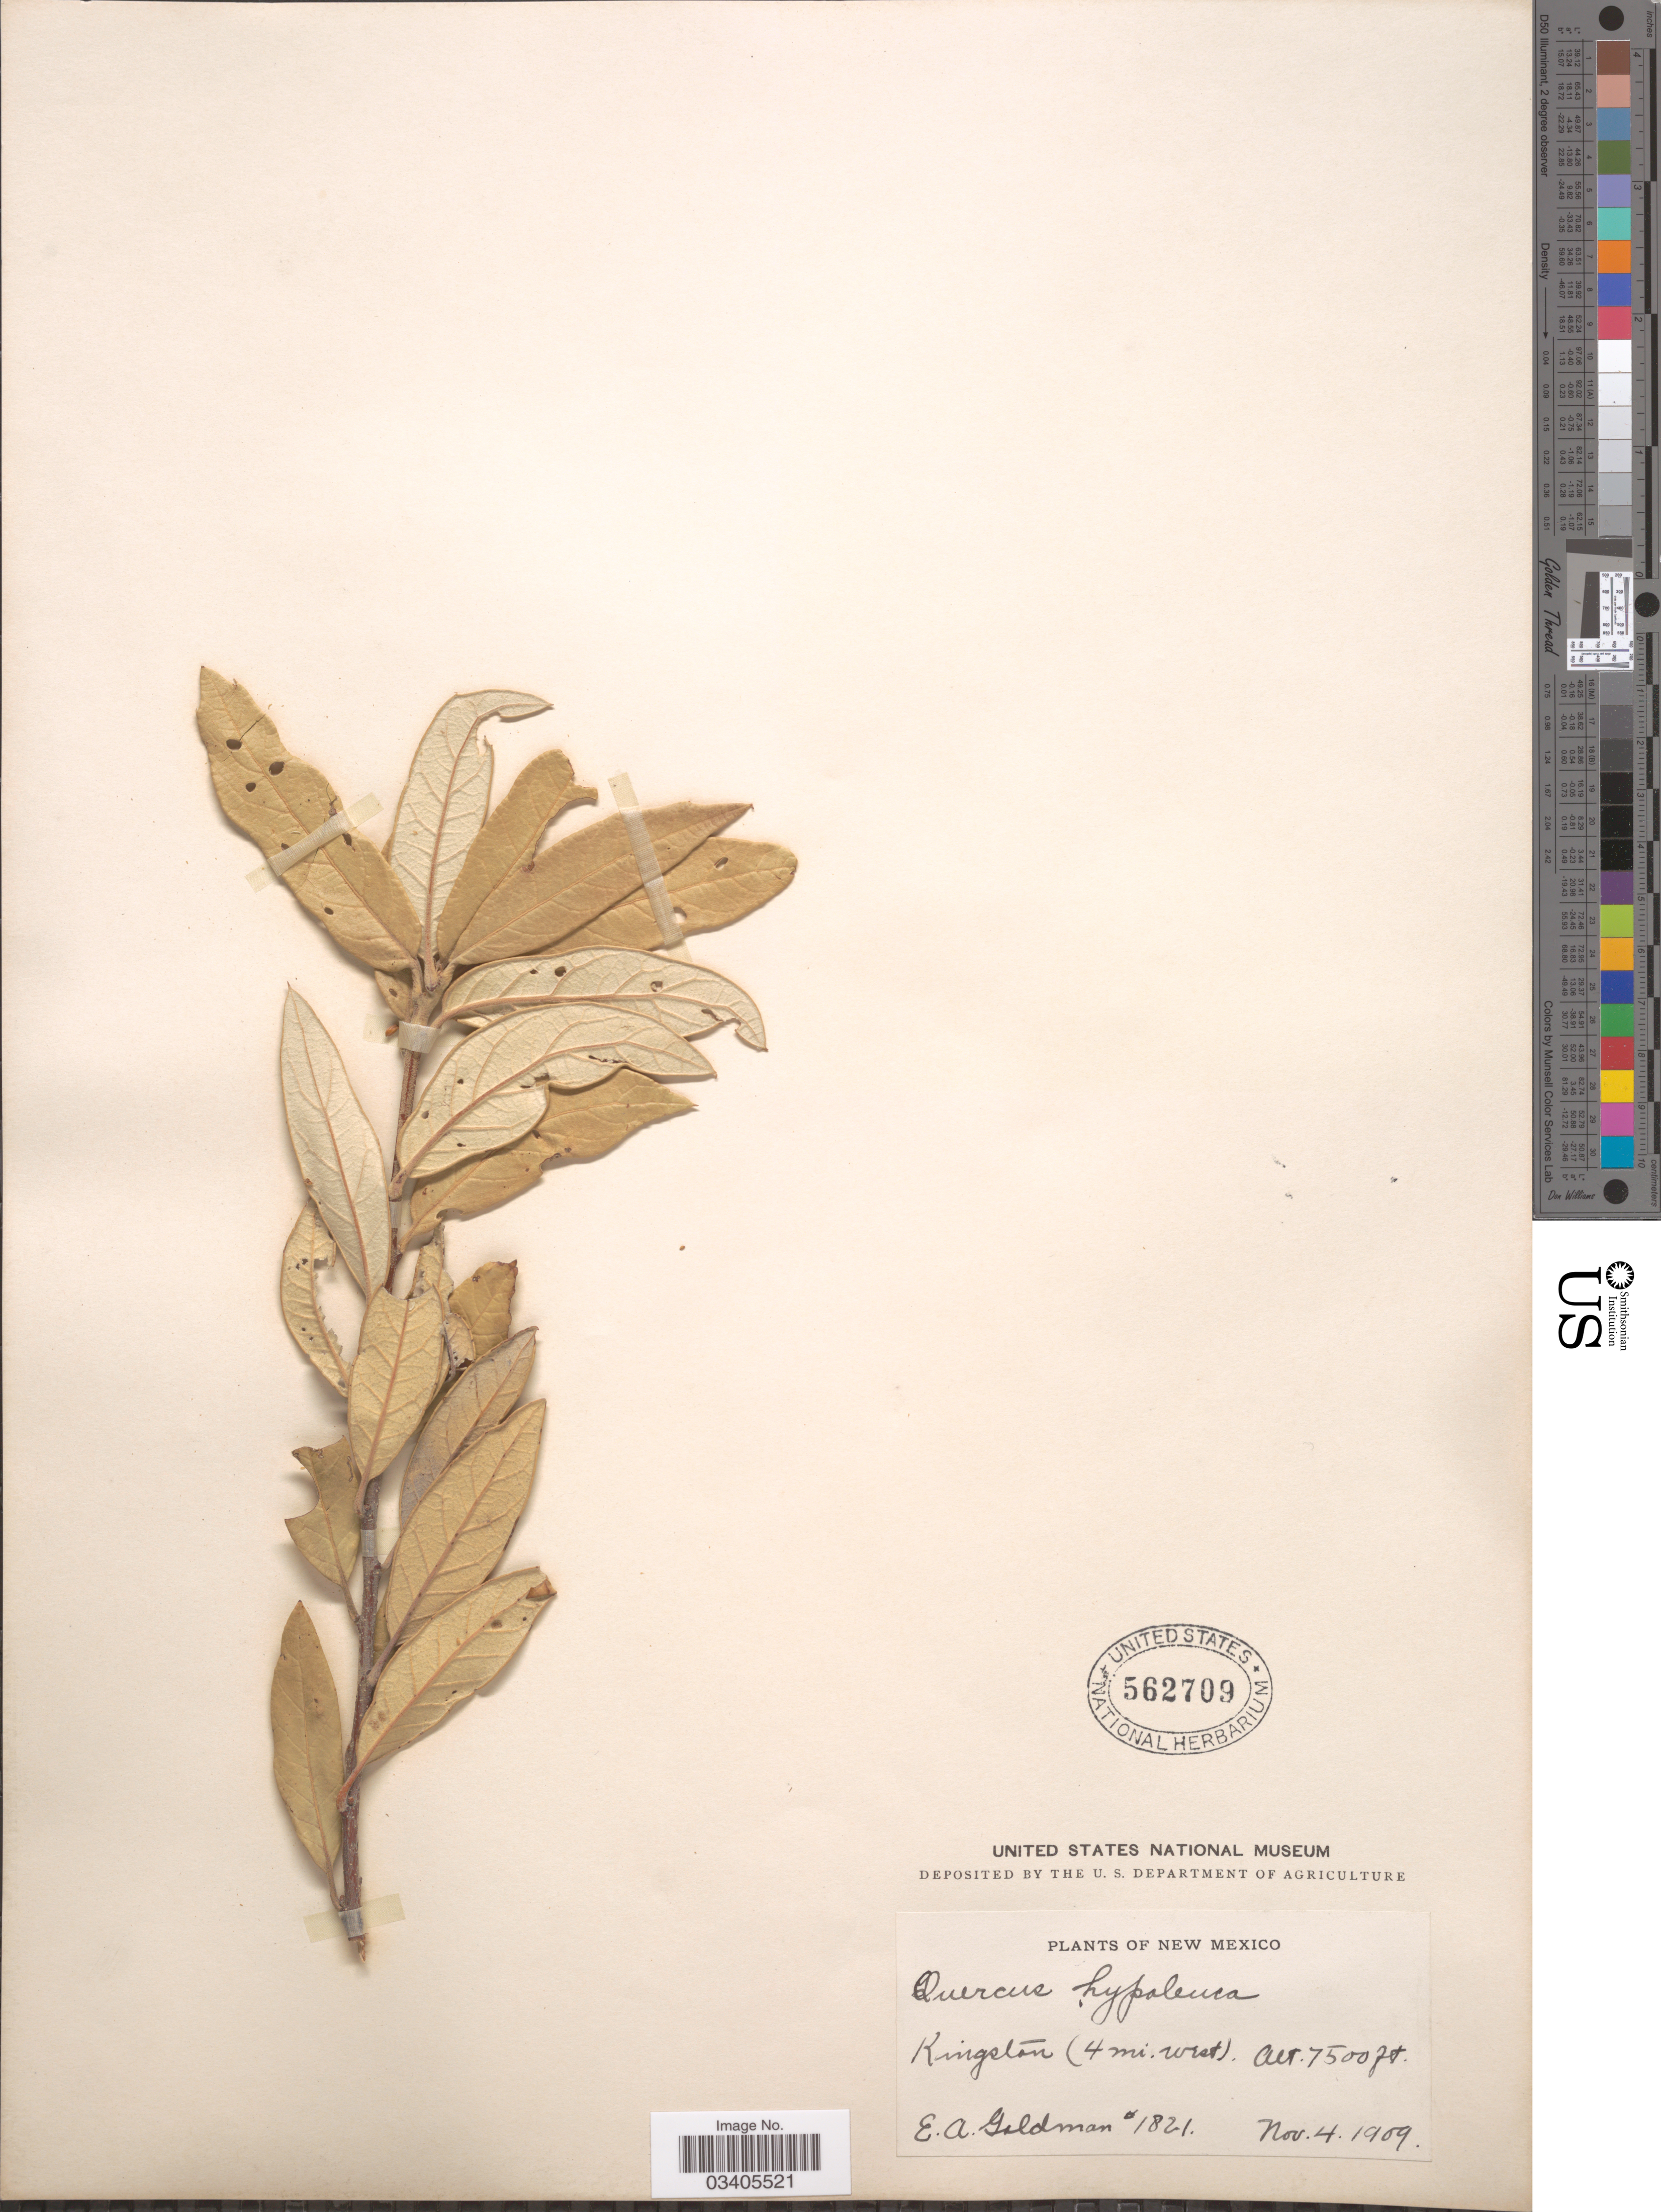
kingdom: Plantae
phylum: Tracheophyta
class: Magnoliopsida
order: Fagales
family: Fagaceae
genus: Quercus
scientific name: Quercus hypoleucoides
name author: A. Camus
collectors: E. A. Goldman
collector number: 1821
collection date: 1909-11-04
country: United States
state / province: New Mexico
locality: Kingston (4 mi. west).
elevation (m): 2286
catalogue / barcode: US 562709